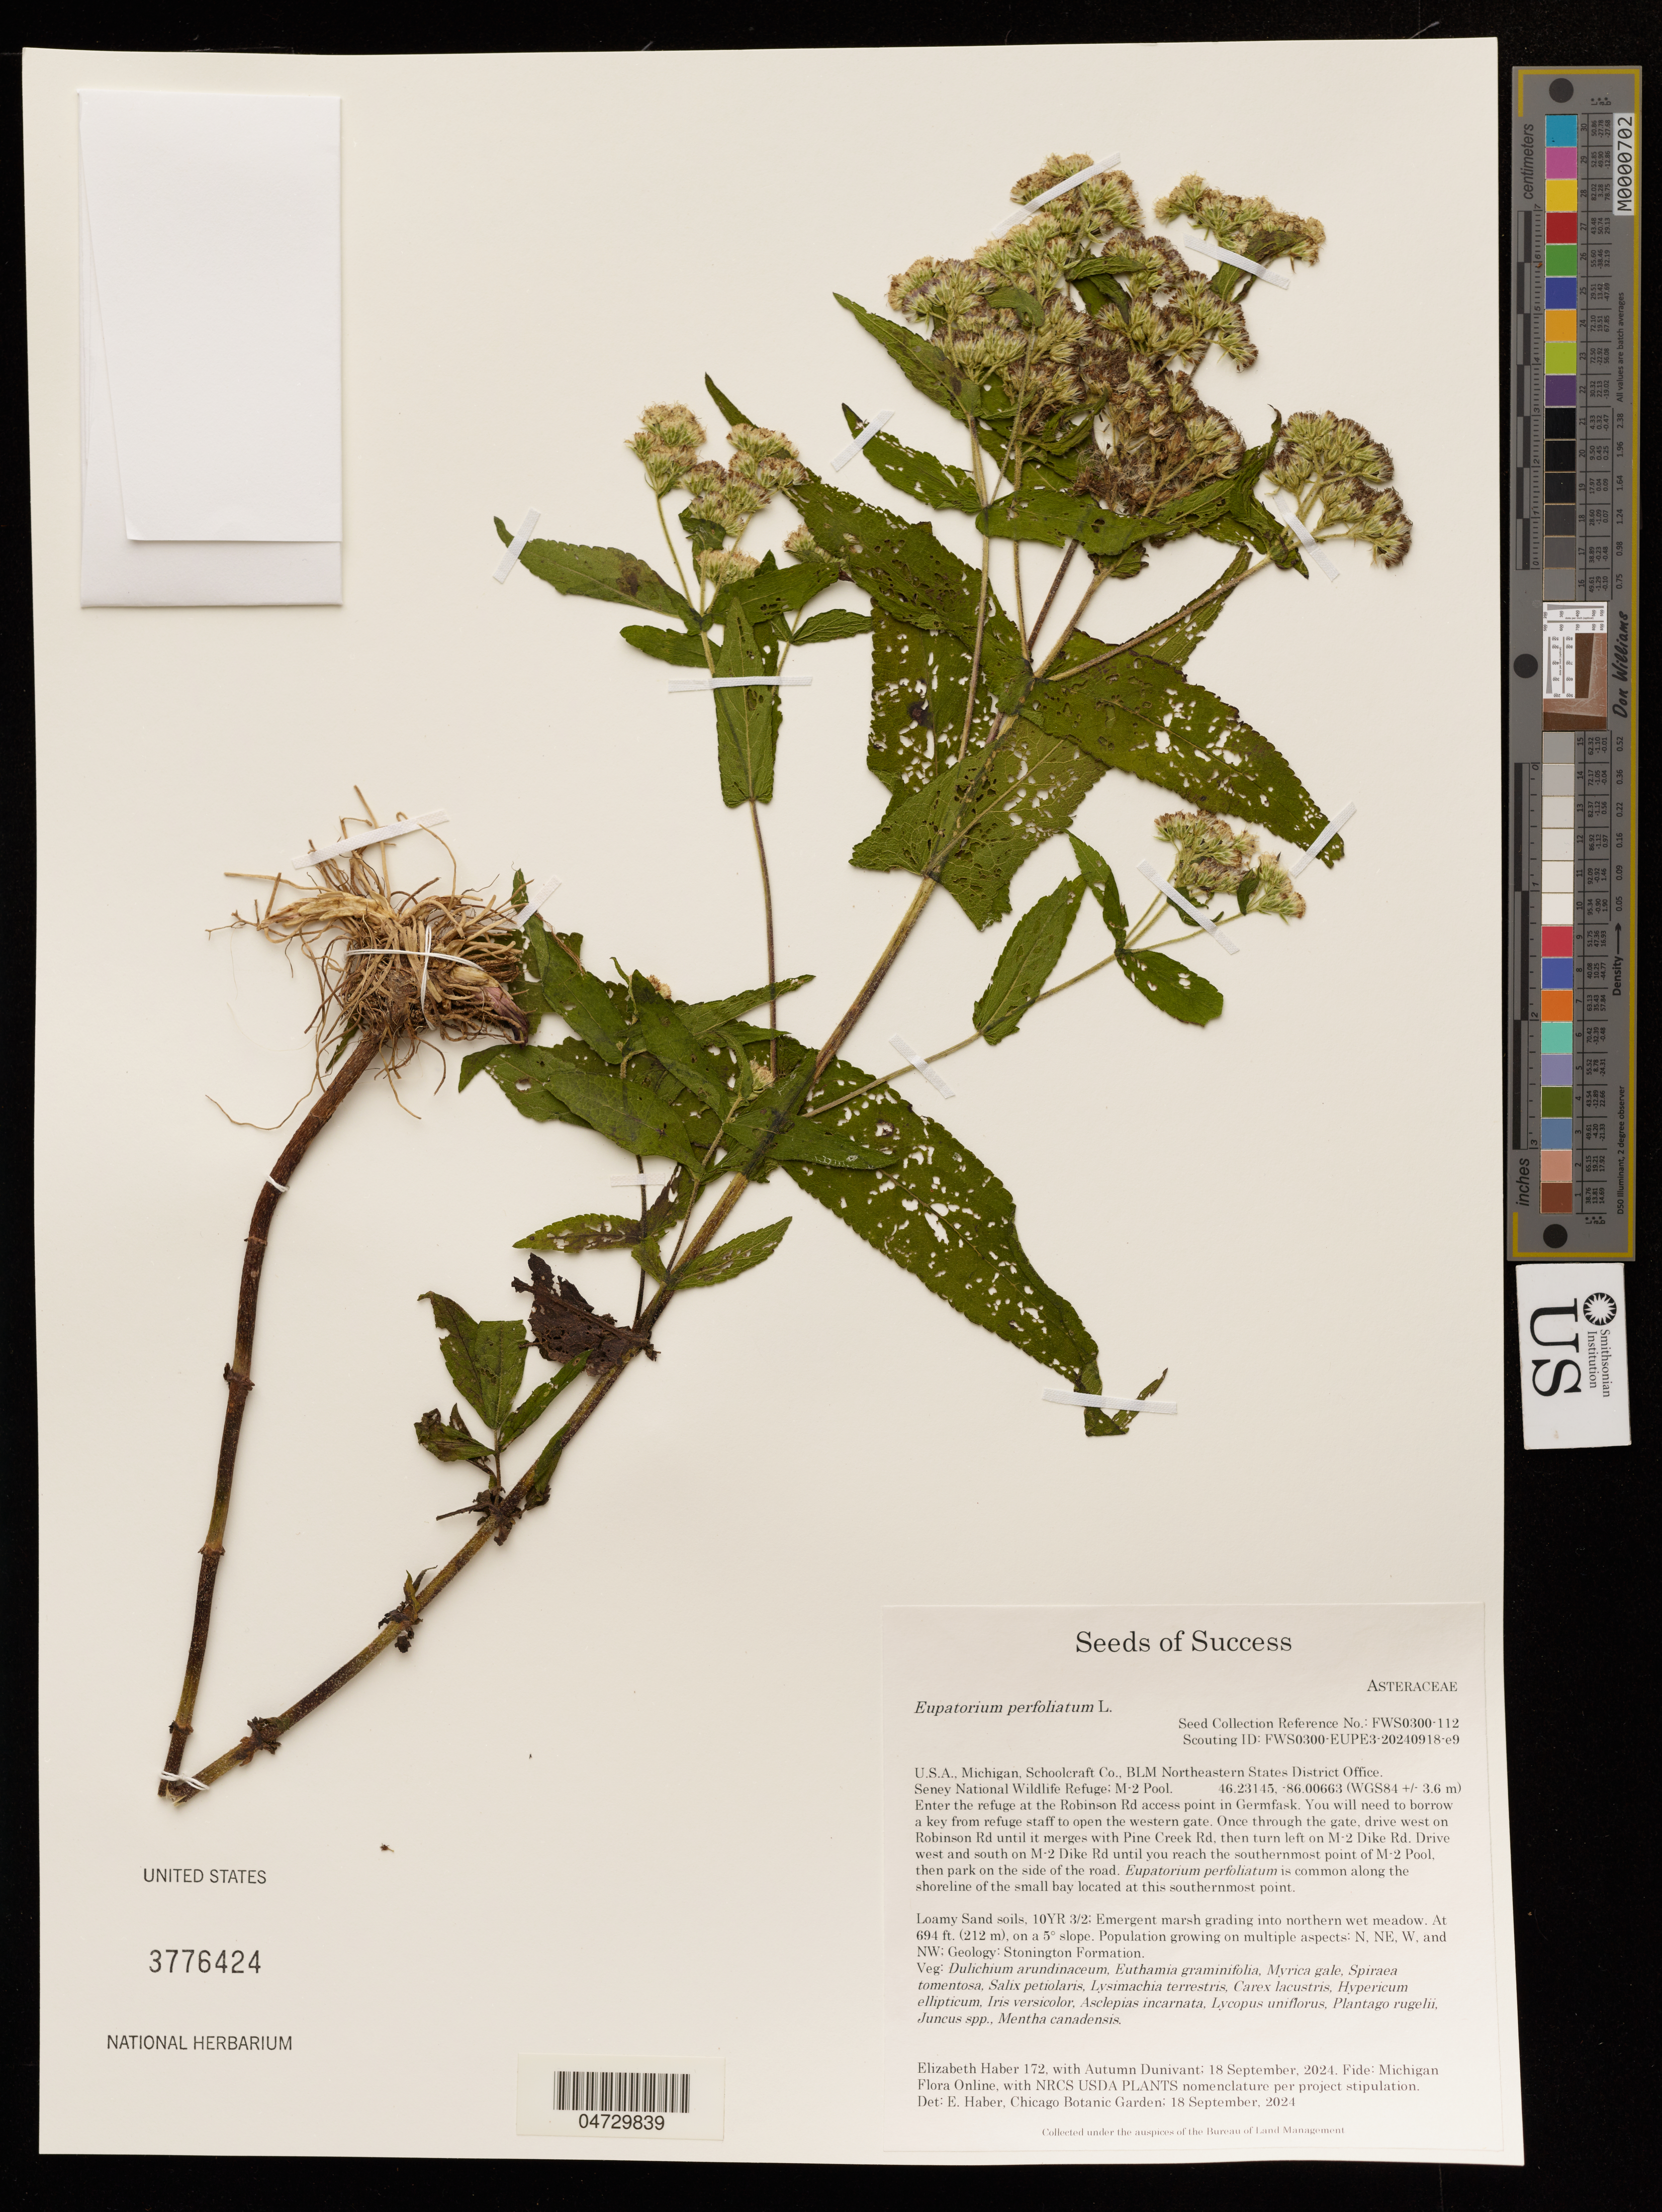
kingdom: Plantae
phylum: Tracheophyta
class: Magnoliopsida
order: Asterales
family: Asteraceae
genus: Eupatorium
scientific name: Eupatorium perfoliatum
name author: L.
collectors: E. Haber & A. Dunivant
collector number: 172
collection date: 2024-09-18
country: United States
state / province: Michigan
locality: Schoolcraft Co., BLM Northeastern States District Office, Seney National Wildlife Refuge: M 2 Pool.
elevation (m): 212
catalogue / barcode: US 3776424